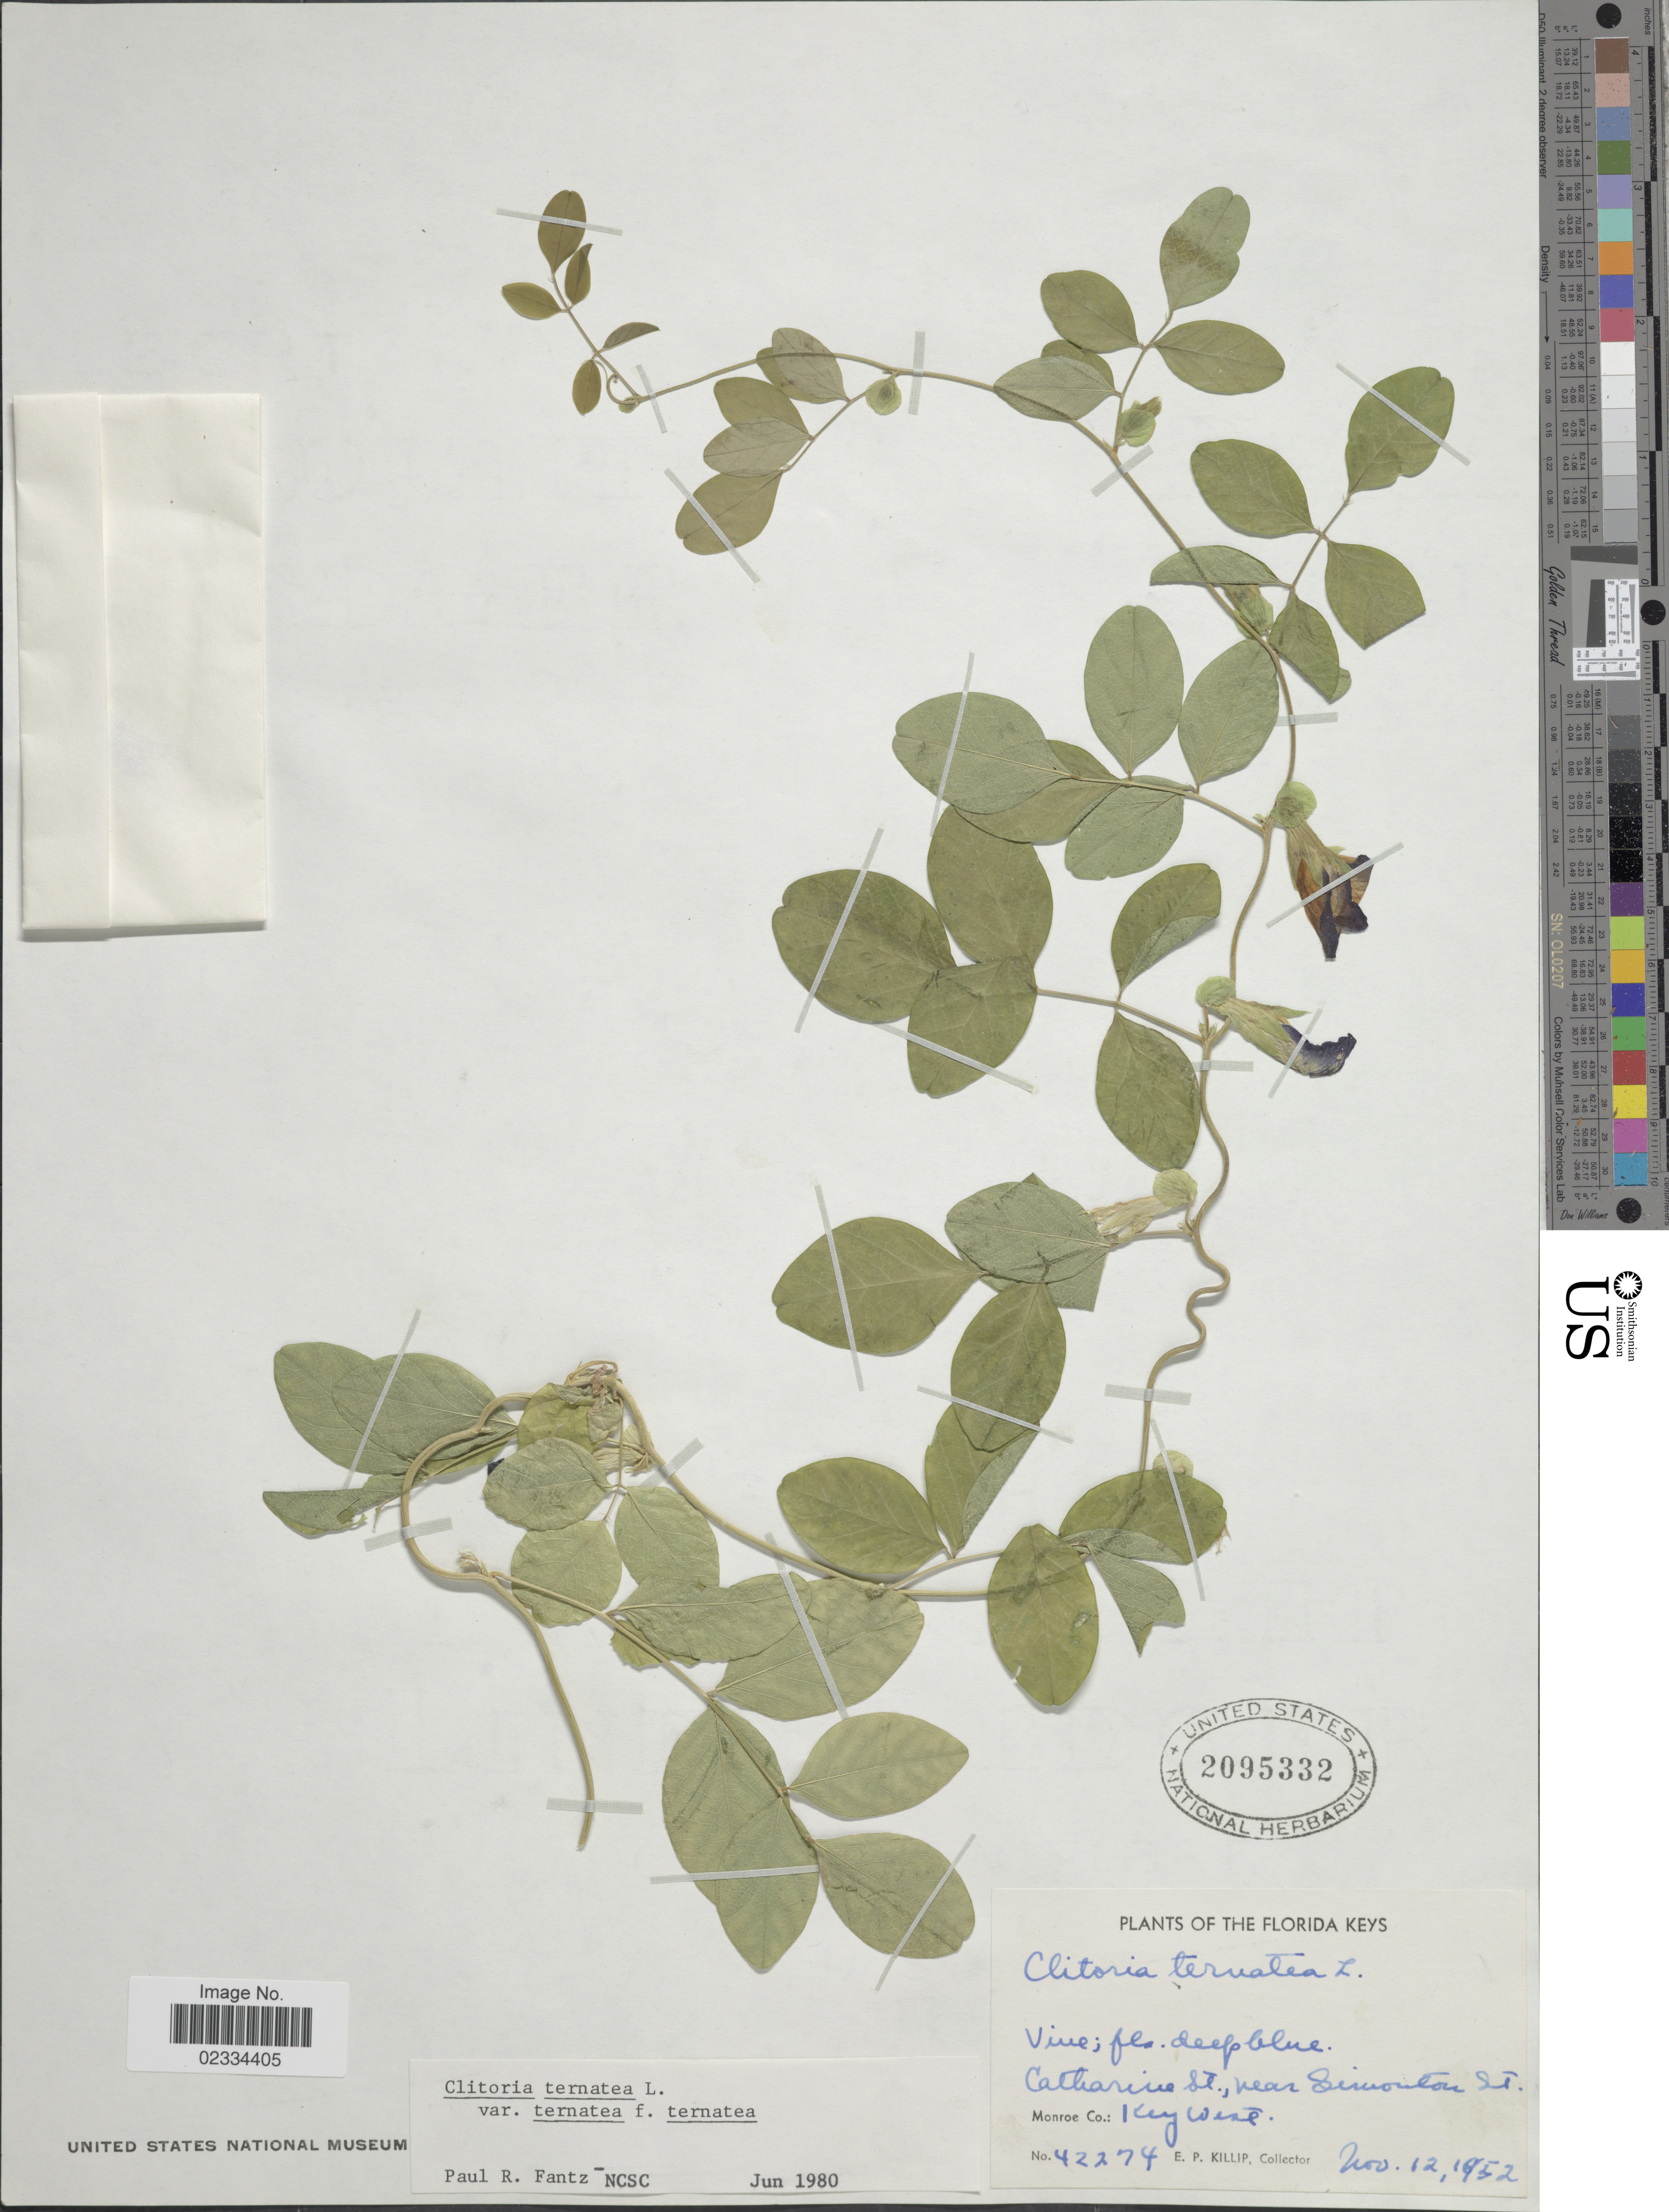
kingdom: Plantae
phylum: Tracheophyta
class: Magnoliopsida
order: Fabales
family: Fabaceae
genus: Clitoria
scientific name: Clitoria ternatea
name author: L.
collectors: E. P. Killip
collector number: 42274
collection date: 1952-11-12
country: United States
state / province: Florida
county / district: Monroe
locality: Florida Keys. Catherine St., near Simonton St. Monroe Co.: Key West.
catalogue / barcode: US 2095332